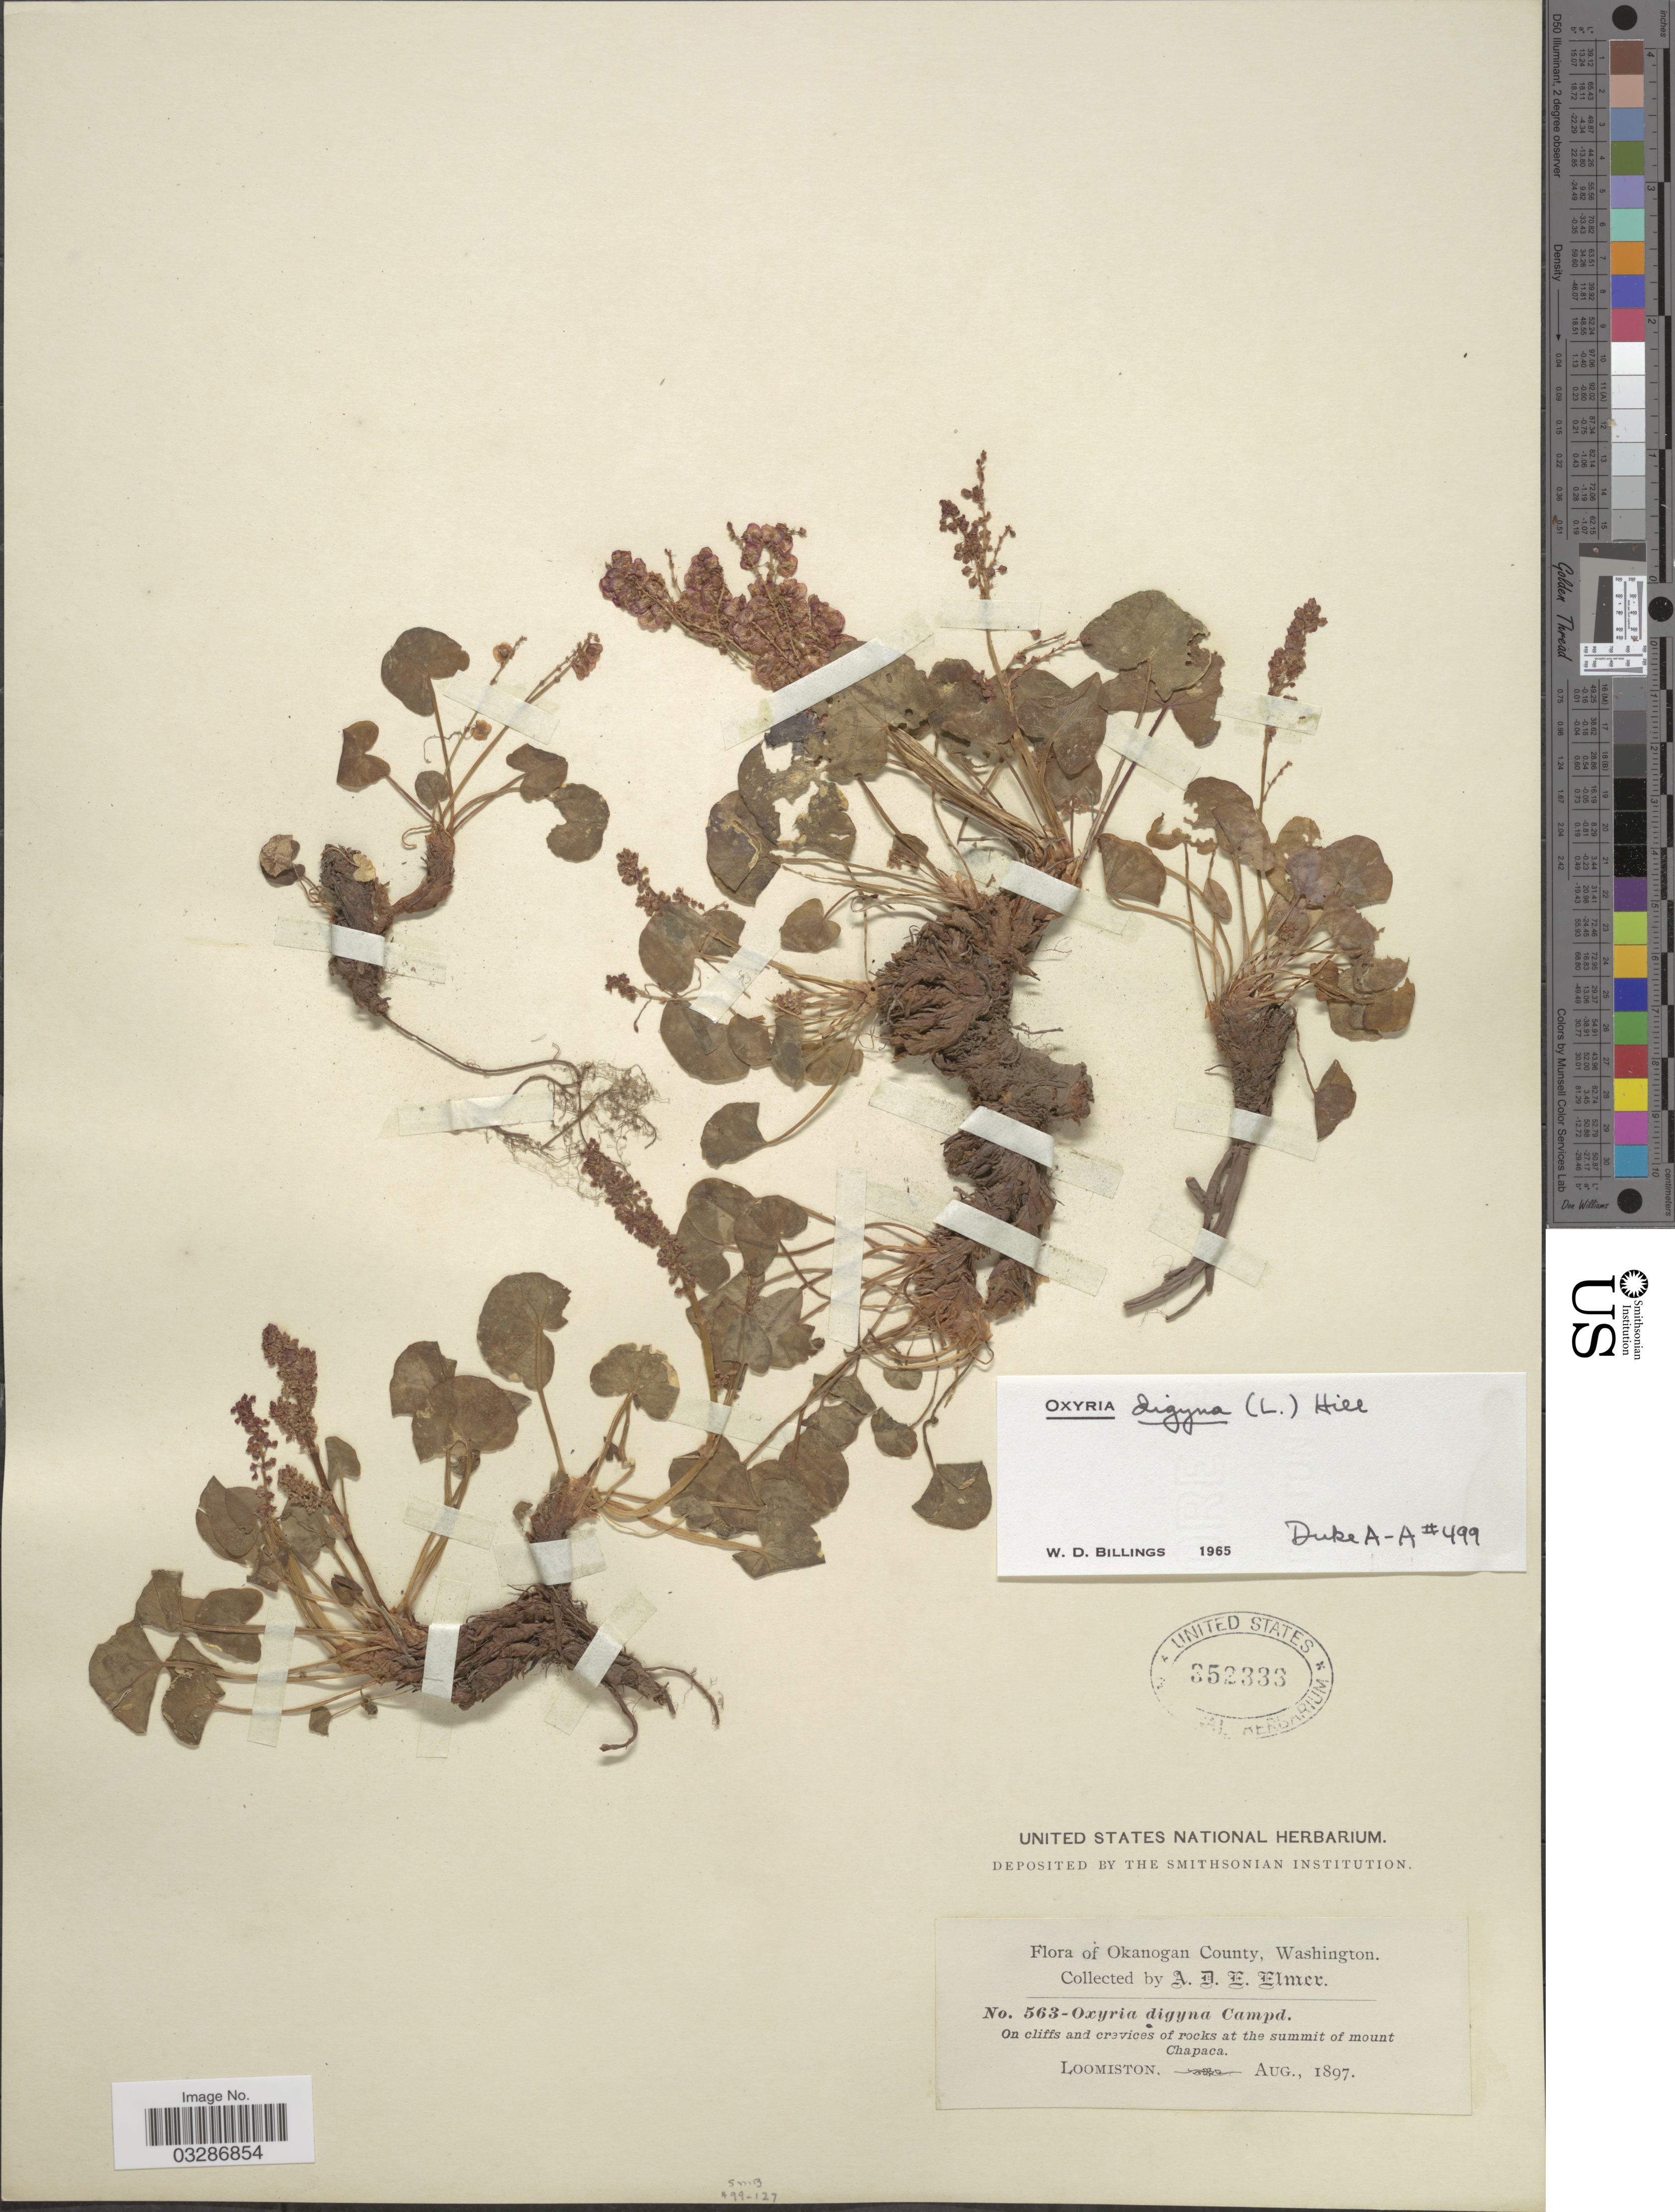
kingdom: Plantae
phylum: Tracheophyta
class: Magnoliopsida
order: Caryophyllales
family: Polygonaceae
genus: Oxyria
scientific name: Oxyria digyna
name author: (L.) Hill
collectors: A. D. E. Elmer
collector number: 563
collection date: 1897-08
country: United States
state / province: Washington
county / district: Okanogan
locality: Okanogan County. On cliffs and crevices of rocks at the summit of mount Chapaca. Loomiston.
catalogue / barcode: US 352333